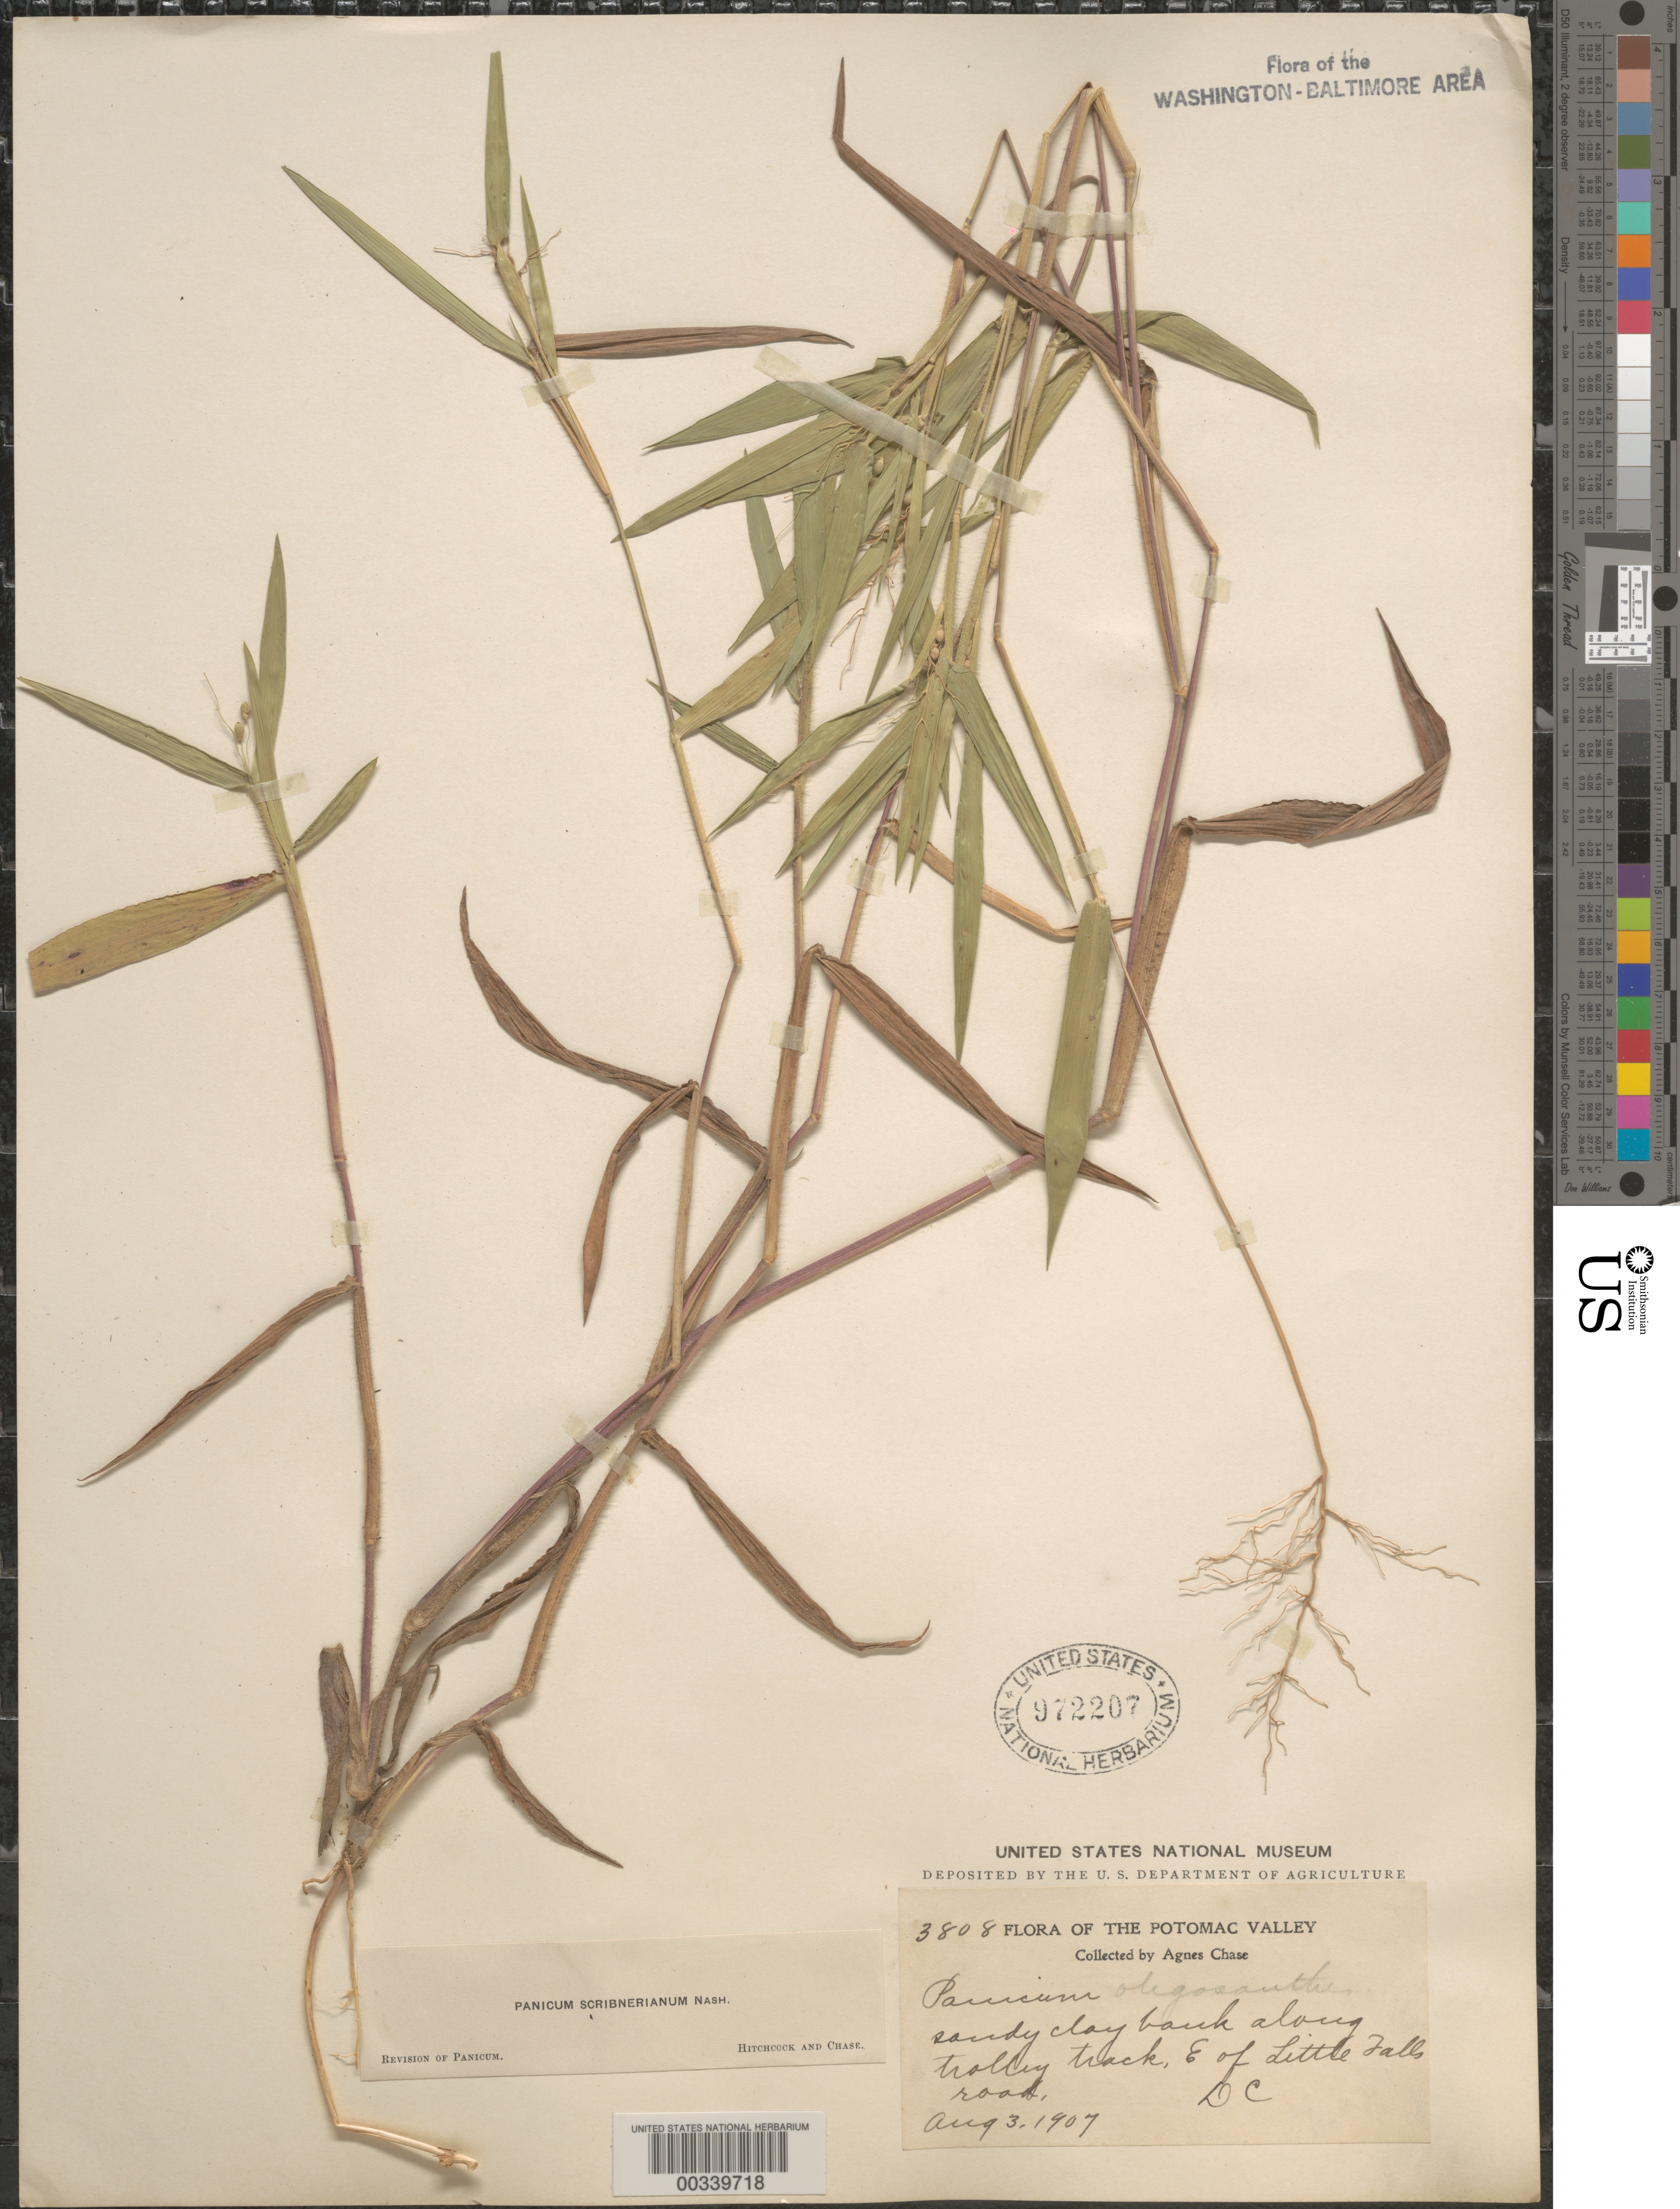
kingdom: Plantae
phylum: Tracheophyta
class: Liliopsida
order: Poales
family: Poaceae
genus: Dichanthelium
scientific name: Dichanthelium oligosanthes var. scribnerianum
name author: (Nash) Gould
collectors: A. Chase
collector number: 3808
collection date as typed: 03 Aug 1907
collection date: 1907-08-03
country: United States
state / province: District of Columbia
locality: Trolley Track, E of Little Falls road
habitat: Sandy, clay bank along tracks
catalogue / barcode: US 972207